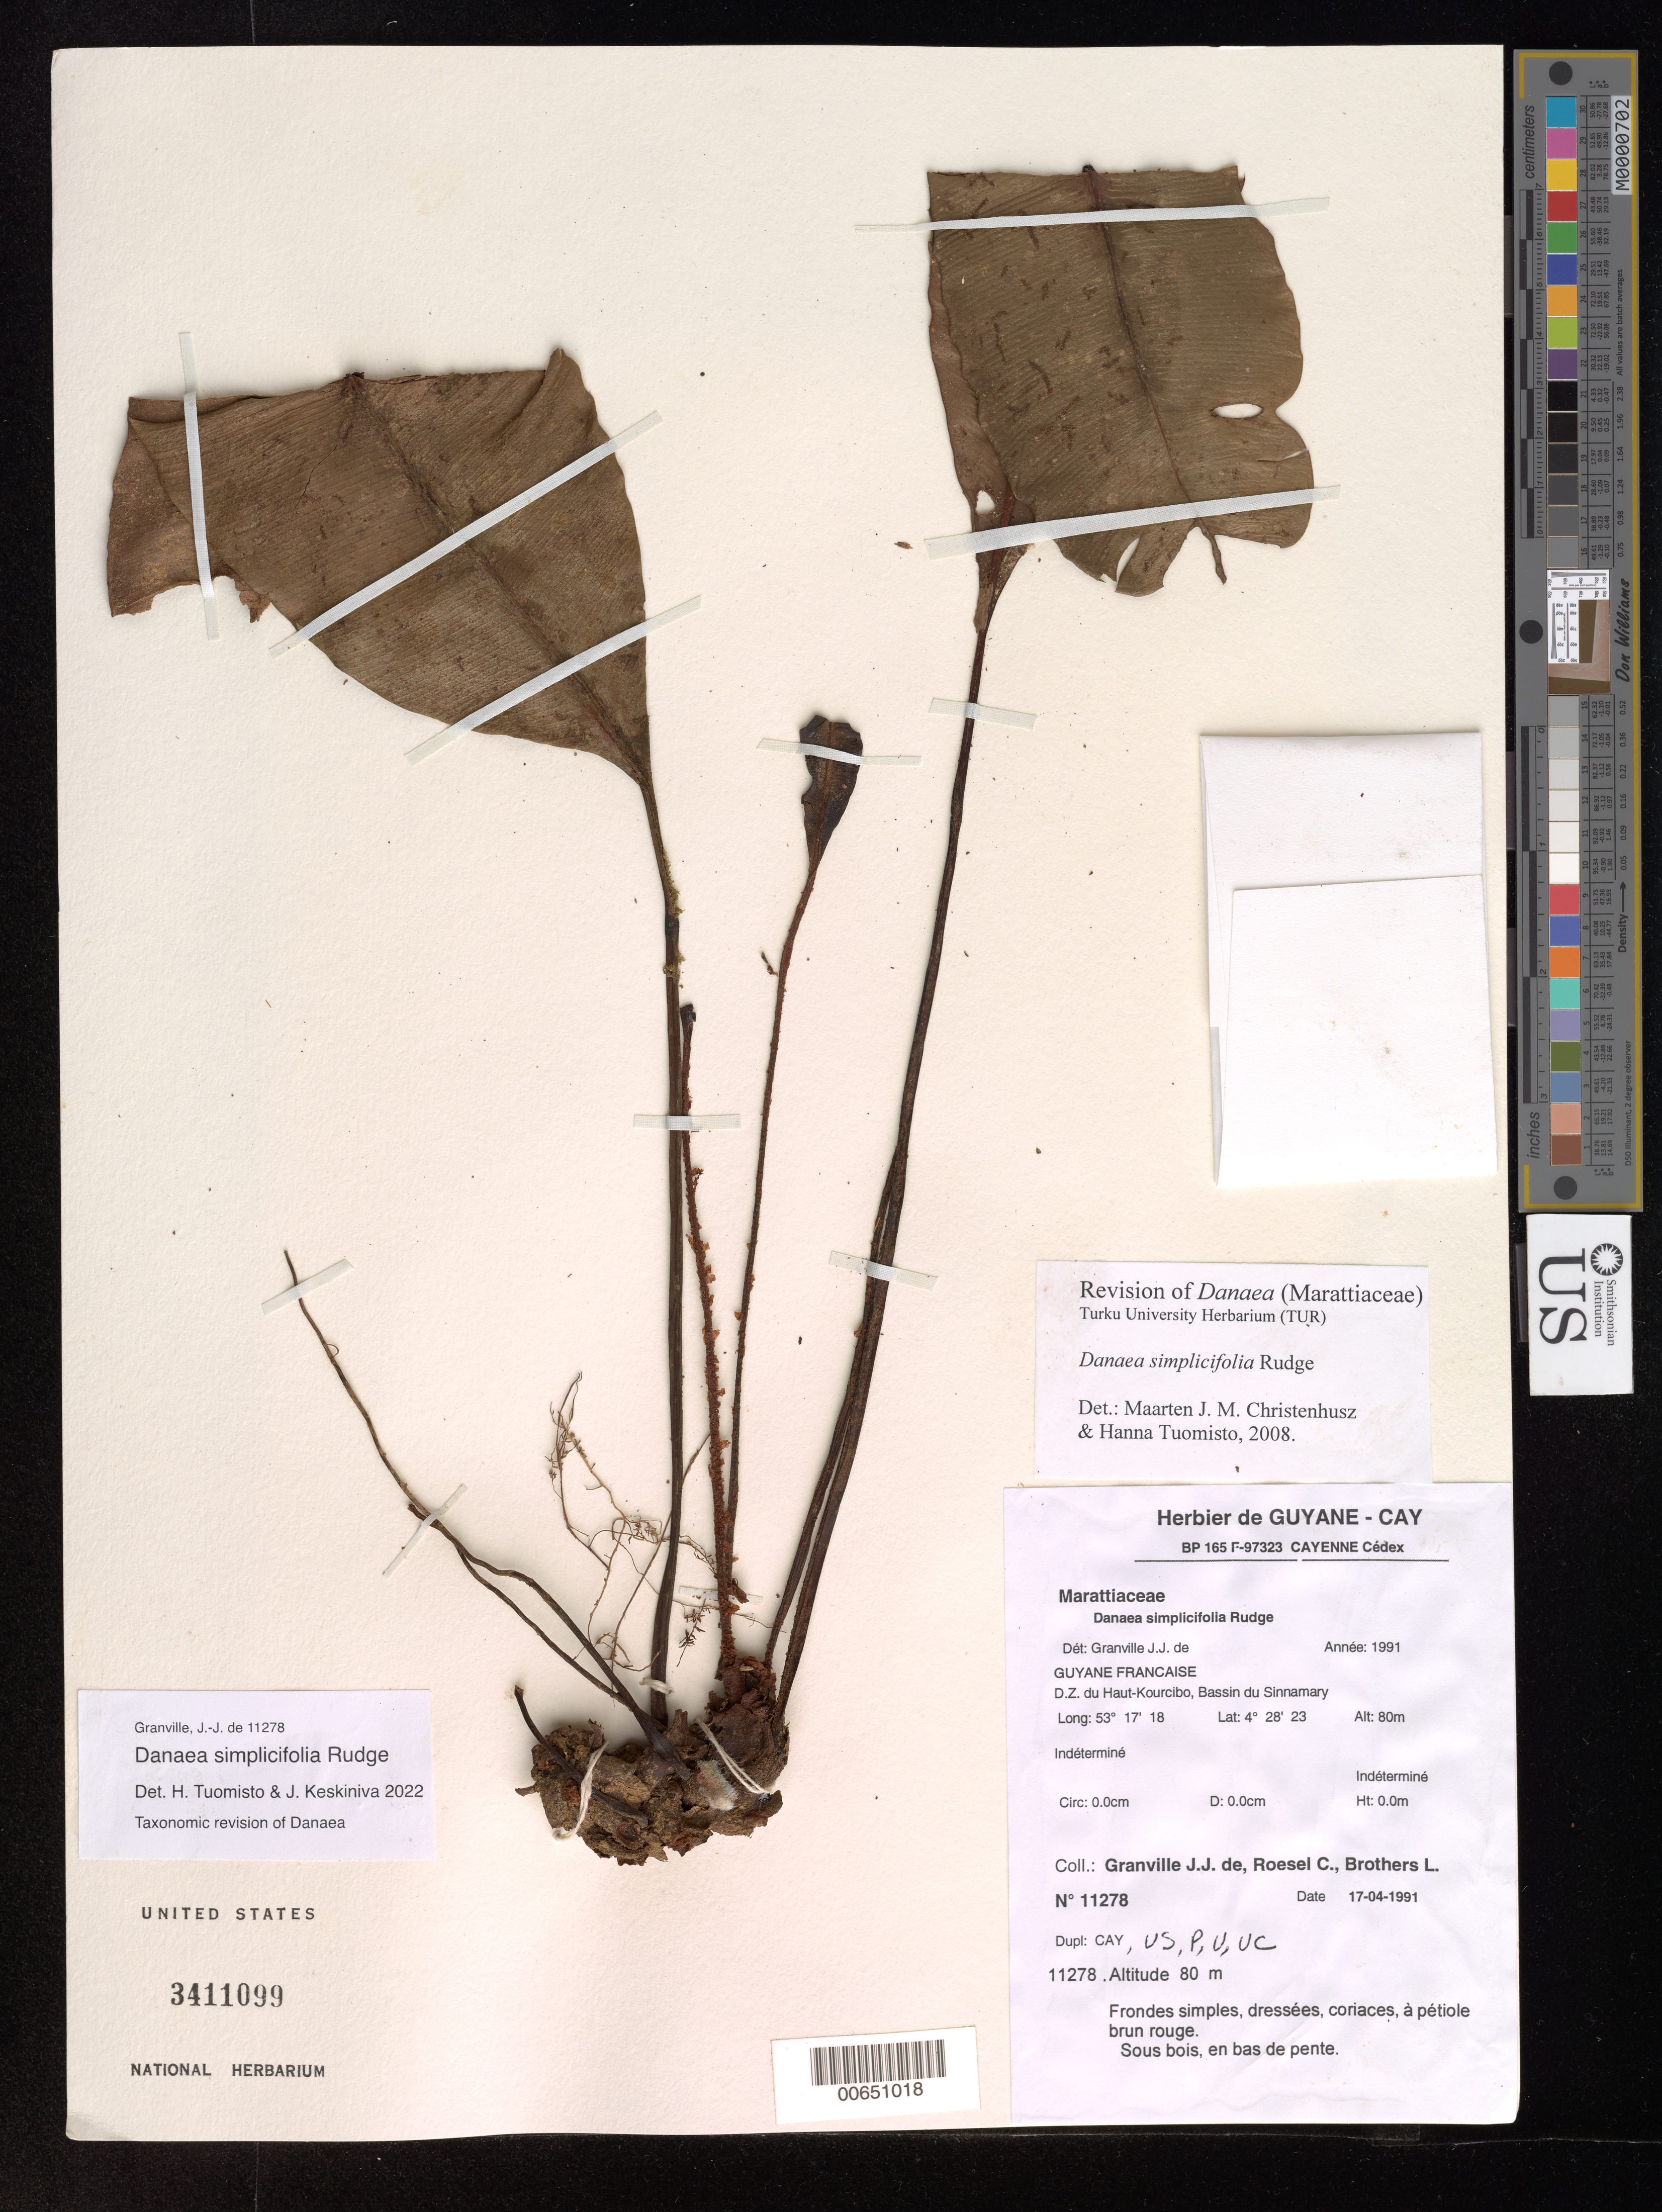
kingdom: Plantae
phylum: Tracheophyta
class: Polypodiopsida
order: Marattiales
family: Marattiaceae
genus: Danaea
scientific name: Danaea simplicifolia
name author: Rudge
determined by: Granville, J. J. de, (CAY), Institut de Recherche pour le Developpement (IRD) (FRENCH GUIANA)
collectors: J.-J. de Granville, C. S. Roesel & L. Brothers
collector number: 11278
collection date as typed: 17-Apr-91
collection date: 1991-04-17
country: French Guiana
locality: D.Z. du Haut-Kourcibo, Bassin du Sinnamary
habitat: Sous bois, en bas de pente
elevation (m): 80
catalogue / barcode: US 3411099